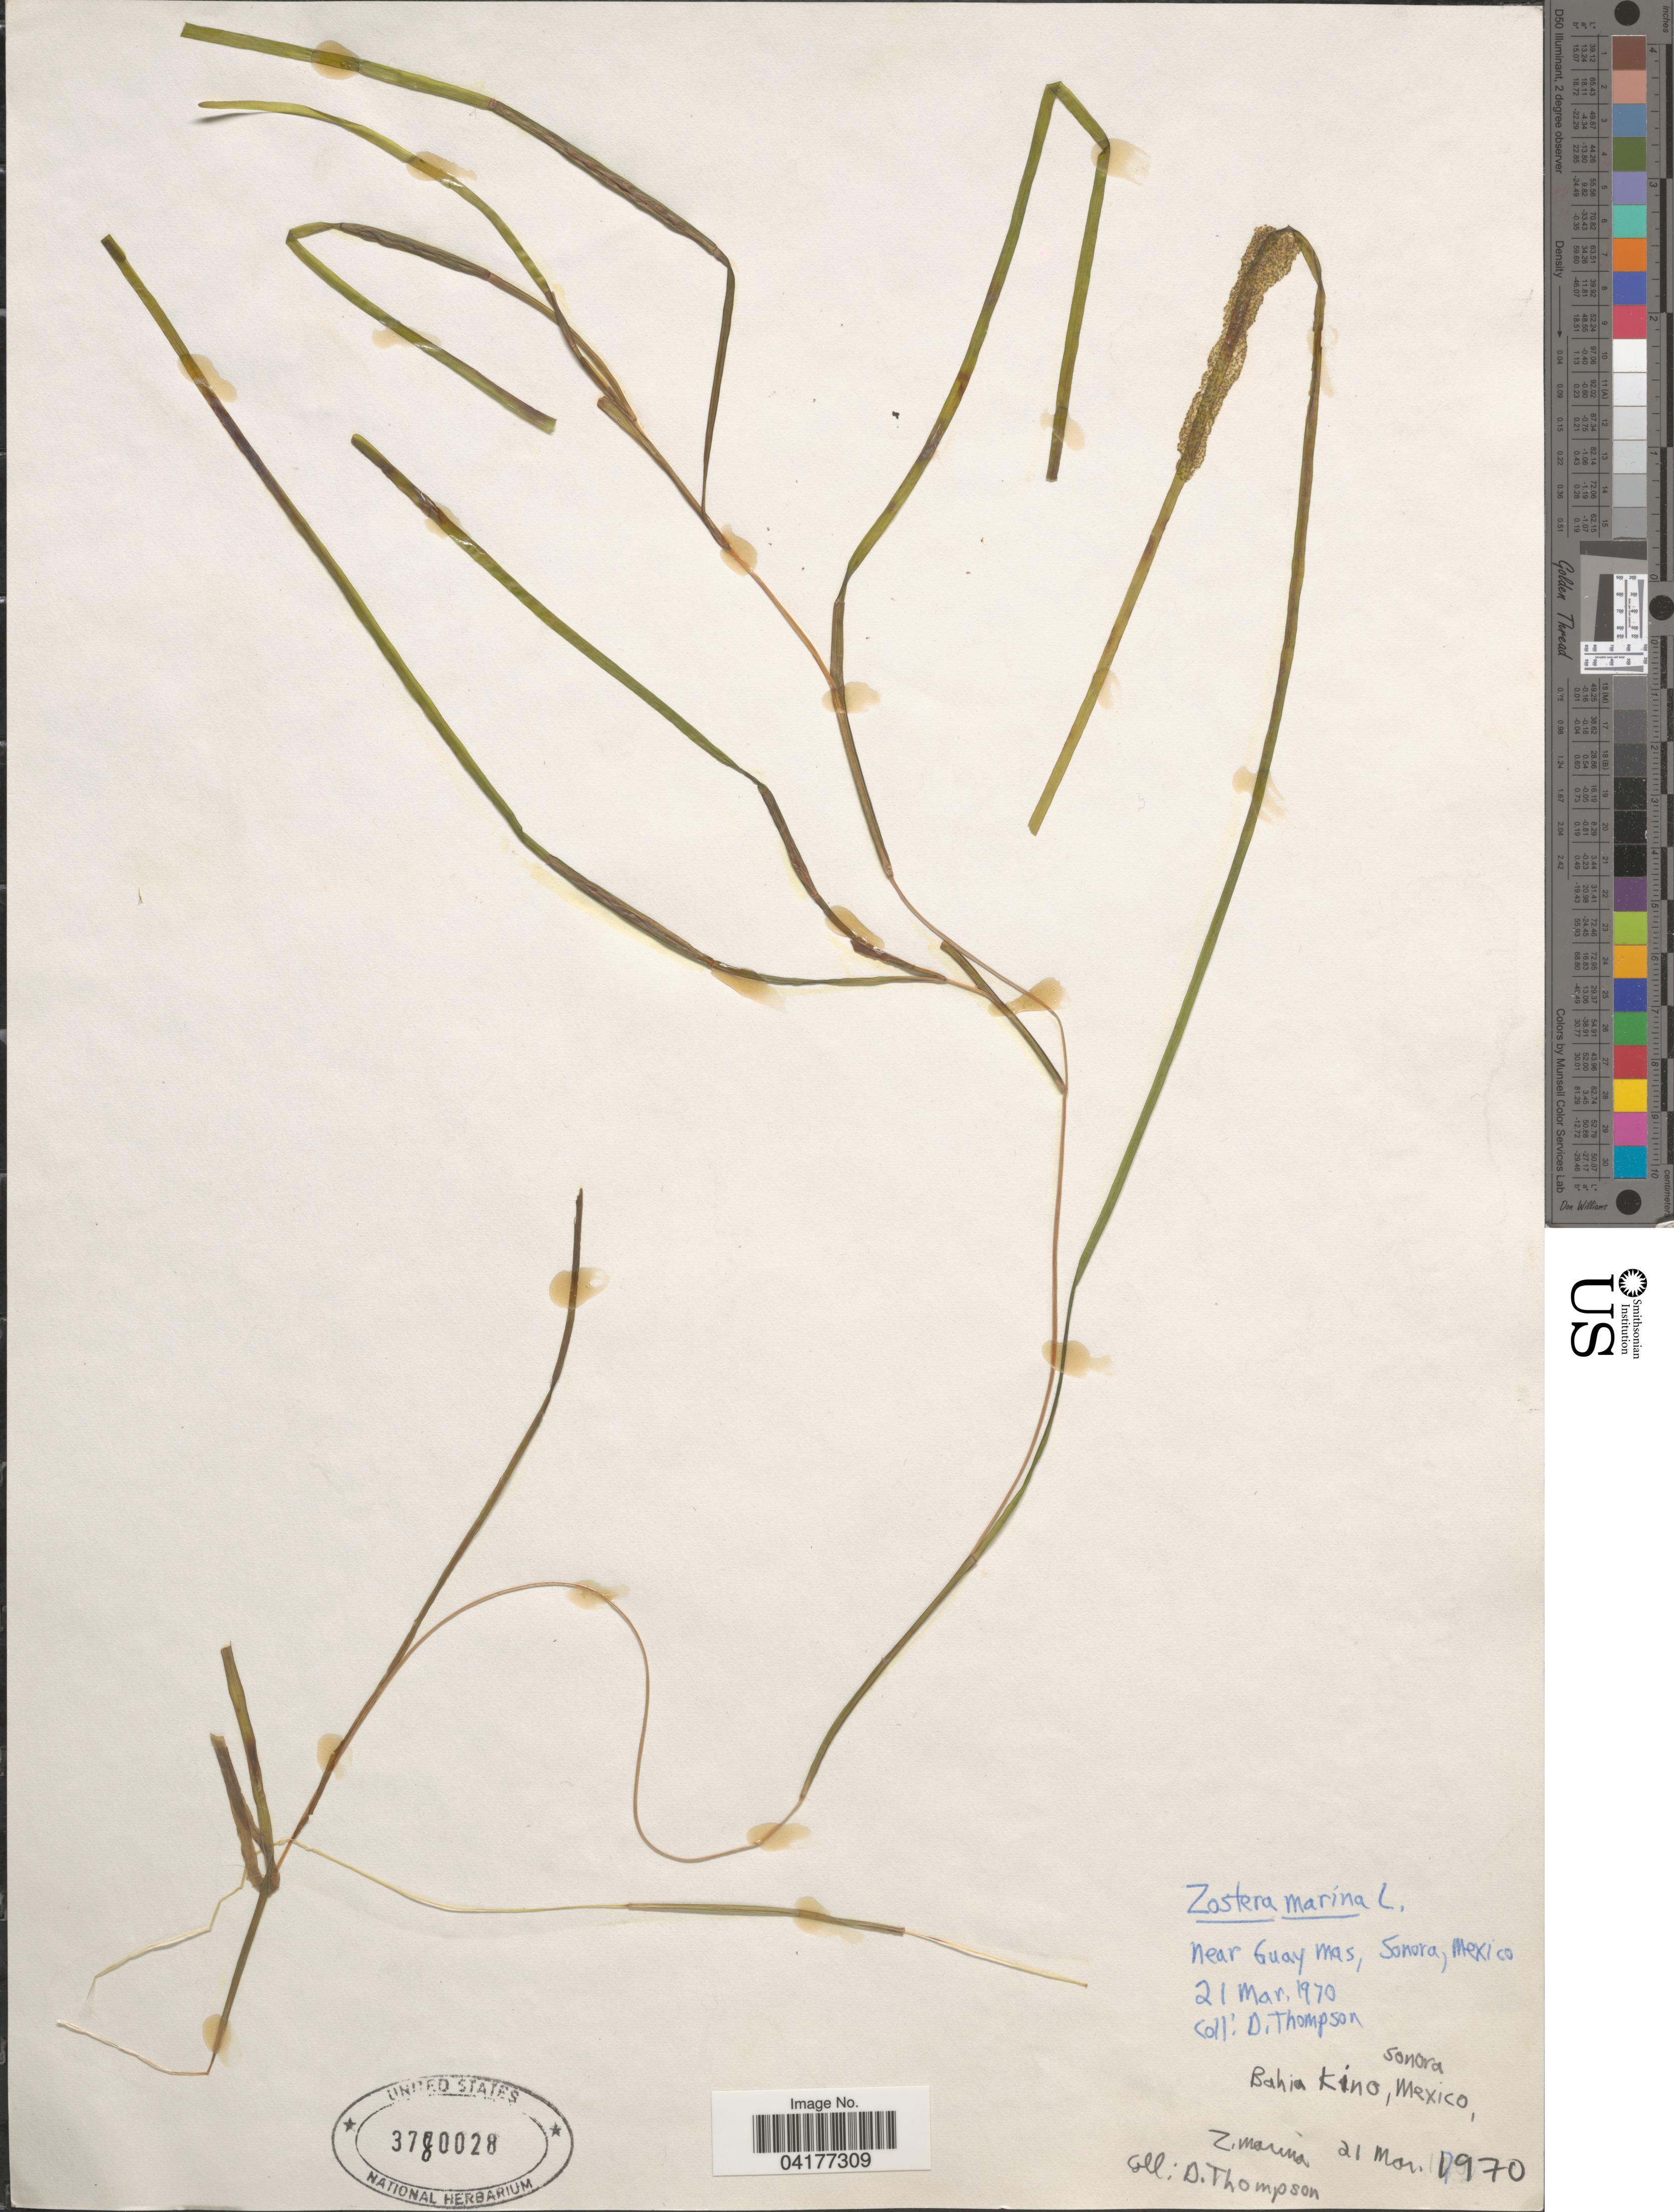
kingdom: Plantae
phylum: Tracheophyta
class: Liliopsida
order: Alismatales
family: Zosteraceae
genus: Zostera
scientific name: Zostera marina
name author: L.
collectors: D. Thompson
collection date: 1970-03-21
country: Mexico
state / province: Sonora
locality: Near Guaymas.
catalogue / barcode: US 3780028